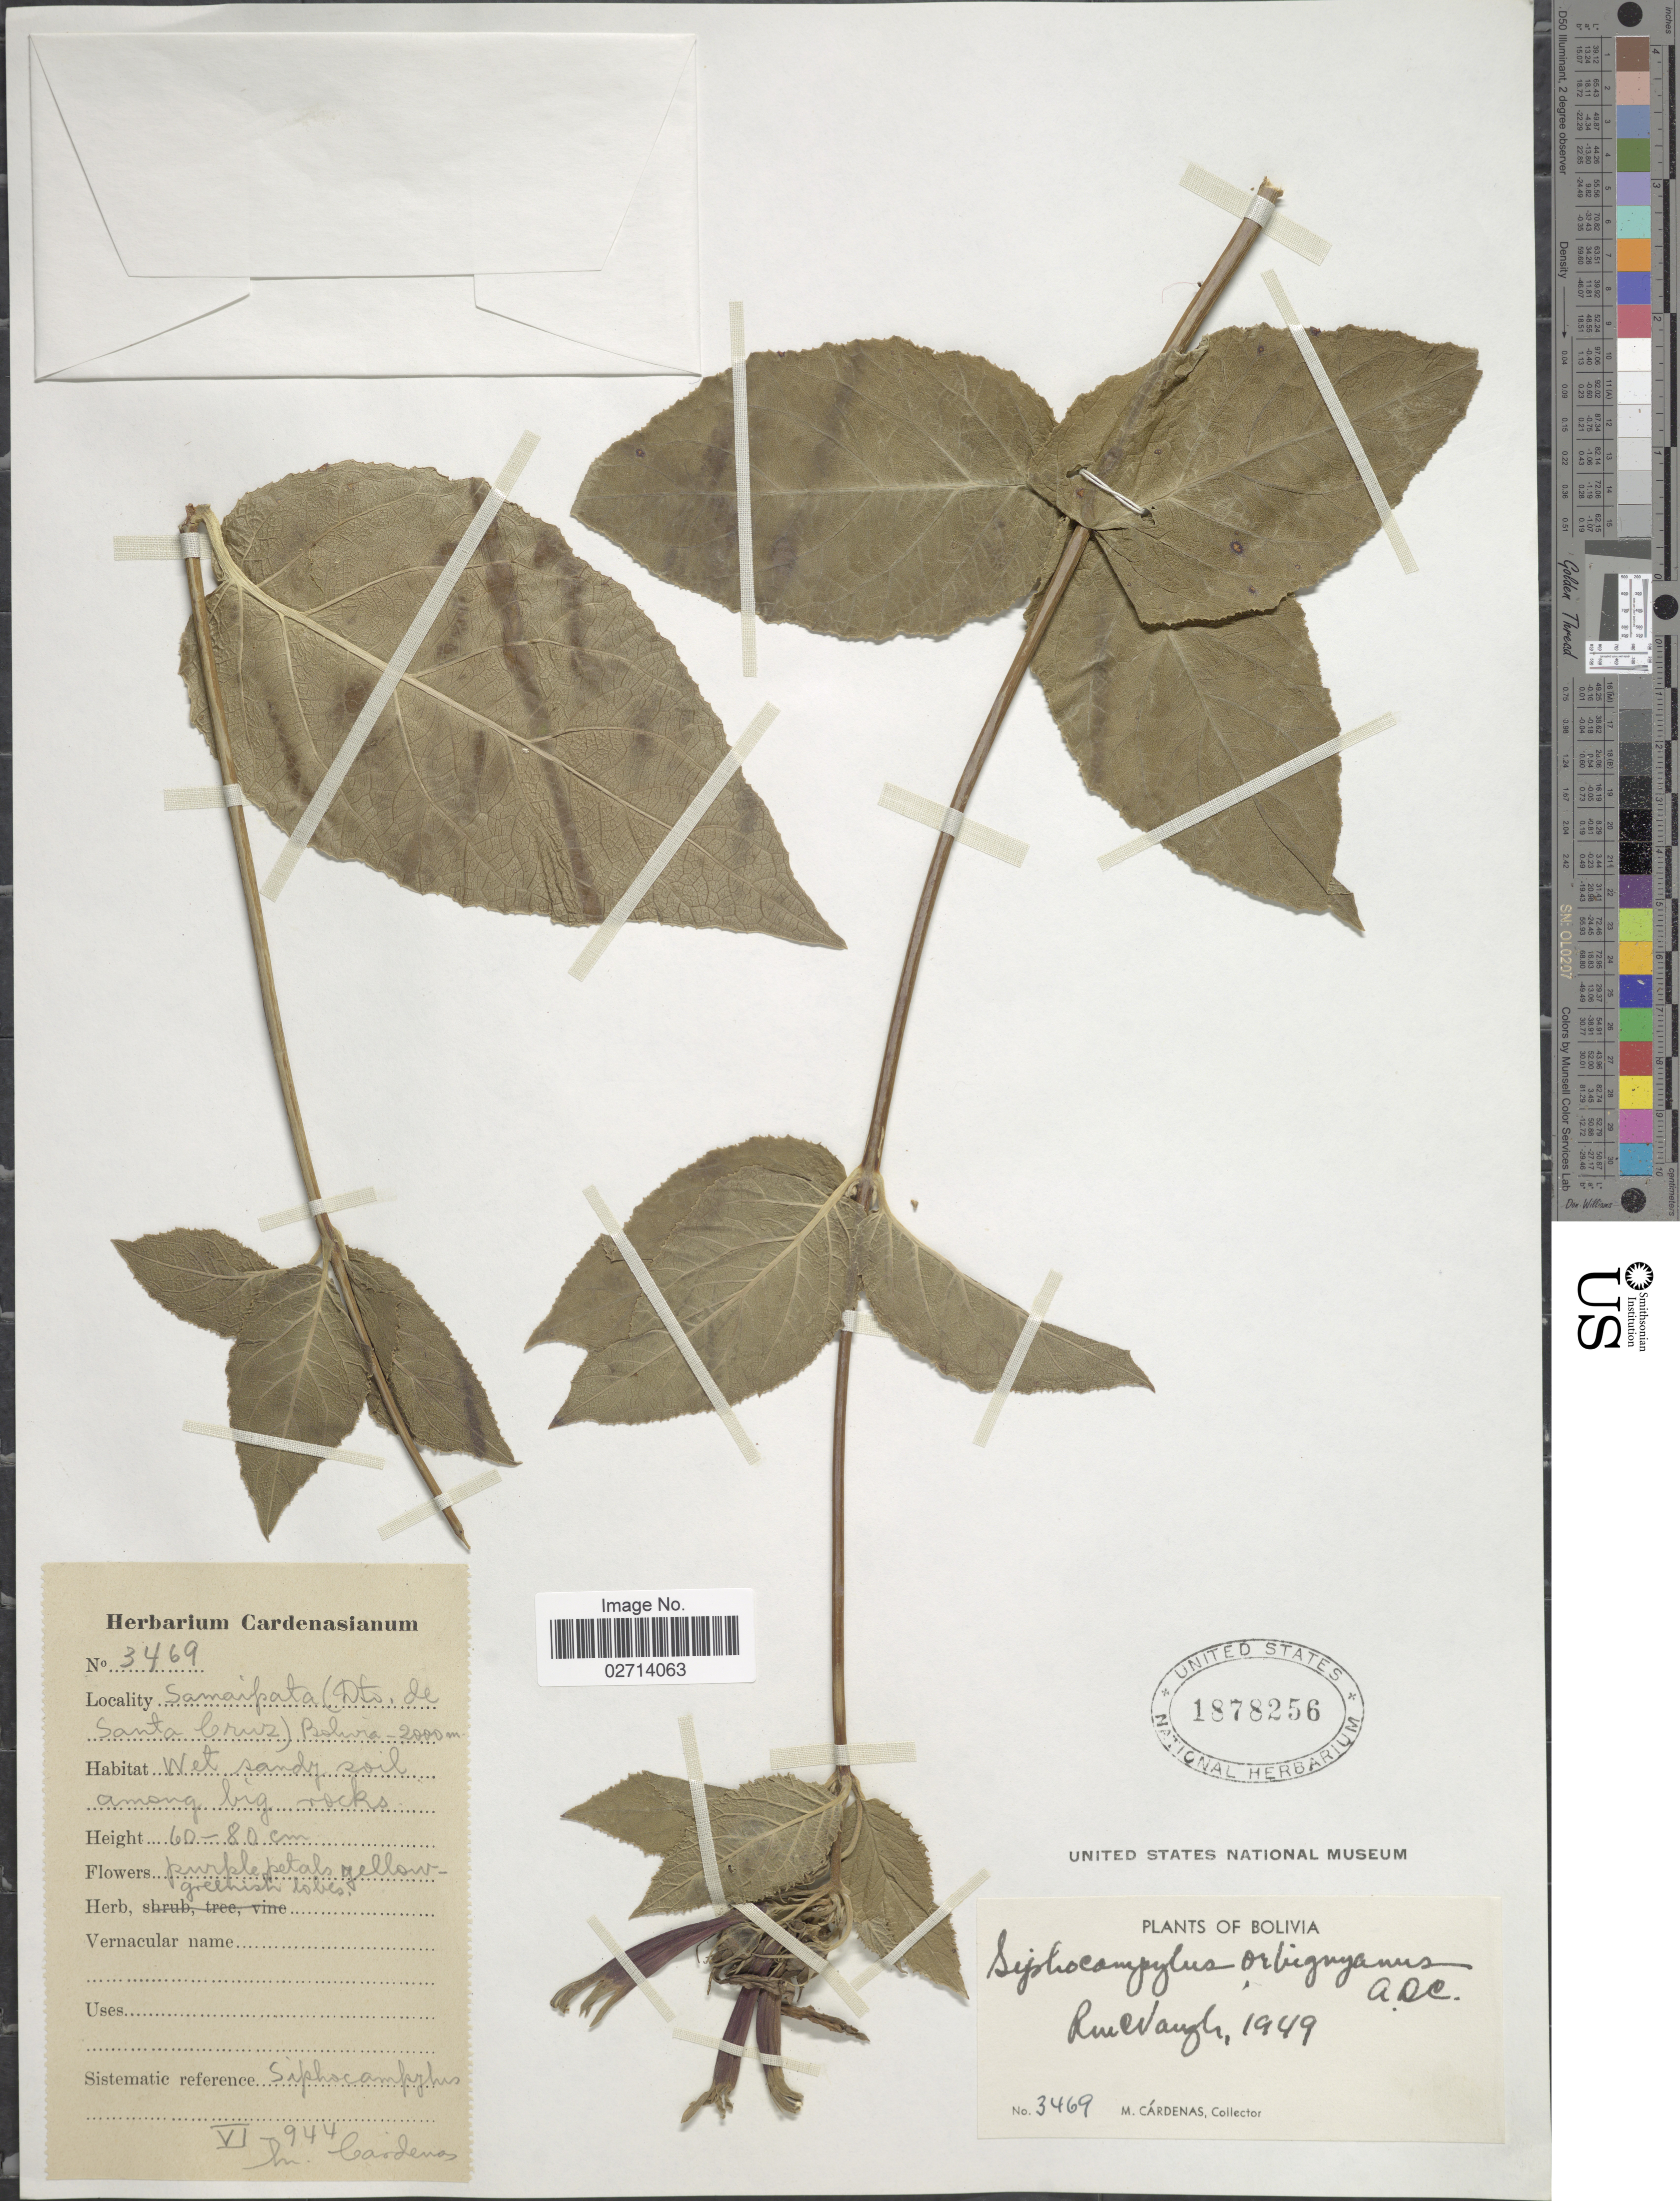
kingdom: Plantae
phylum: Tracheophyta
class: Magnoliopsida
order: Asterales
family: Campanulaceae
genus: Siphocampylus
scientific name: Siphocampylus orbignianus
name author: A. DC.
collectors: M. Cárdenas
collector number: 3469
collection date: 1944-06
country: Bolivia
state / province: Santa Cruz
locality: Samaipata (Dto. de Santa Cruz)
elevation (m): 2000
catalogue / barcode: US 1878256